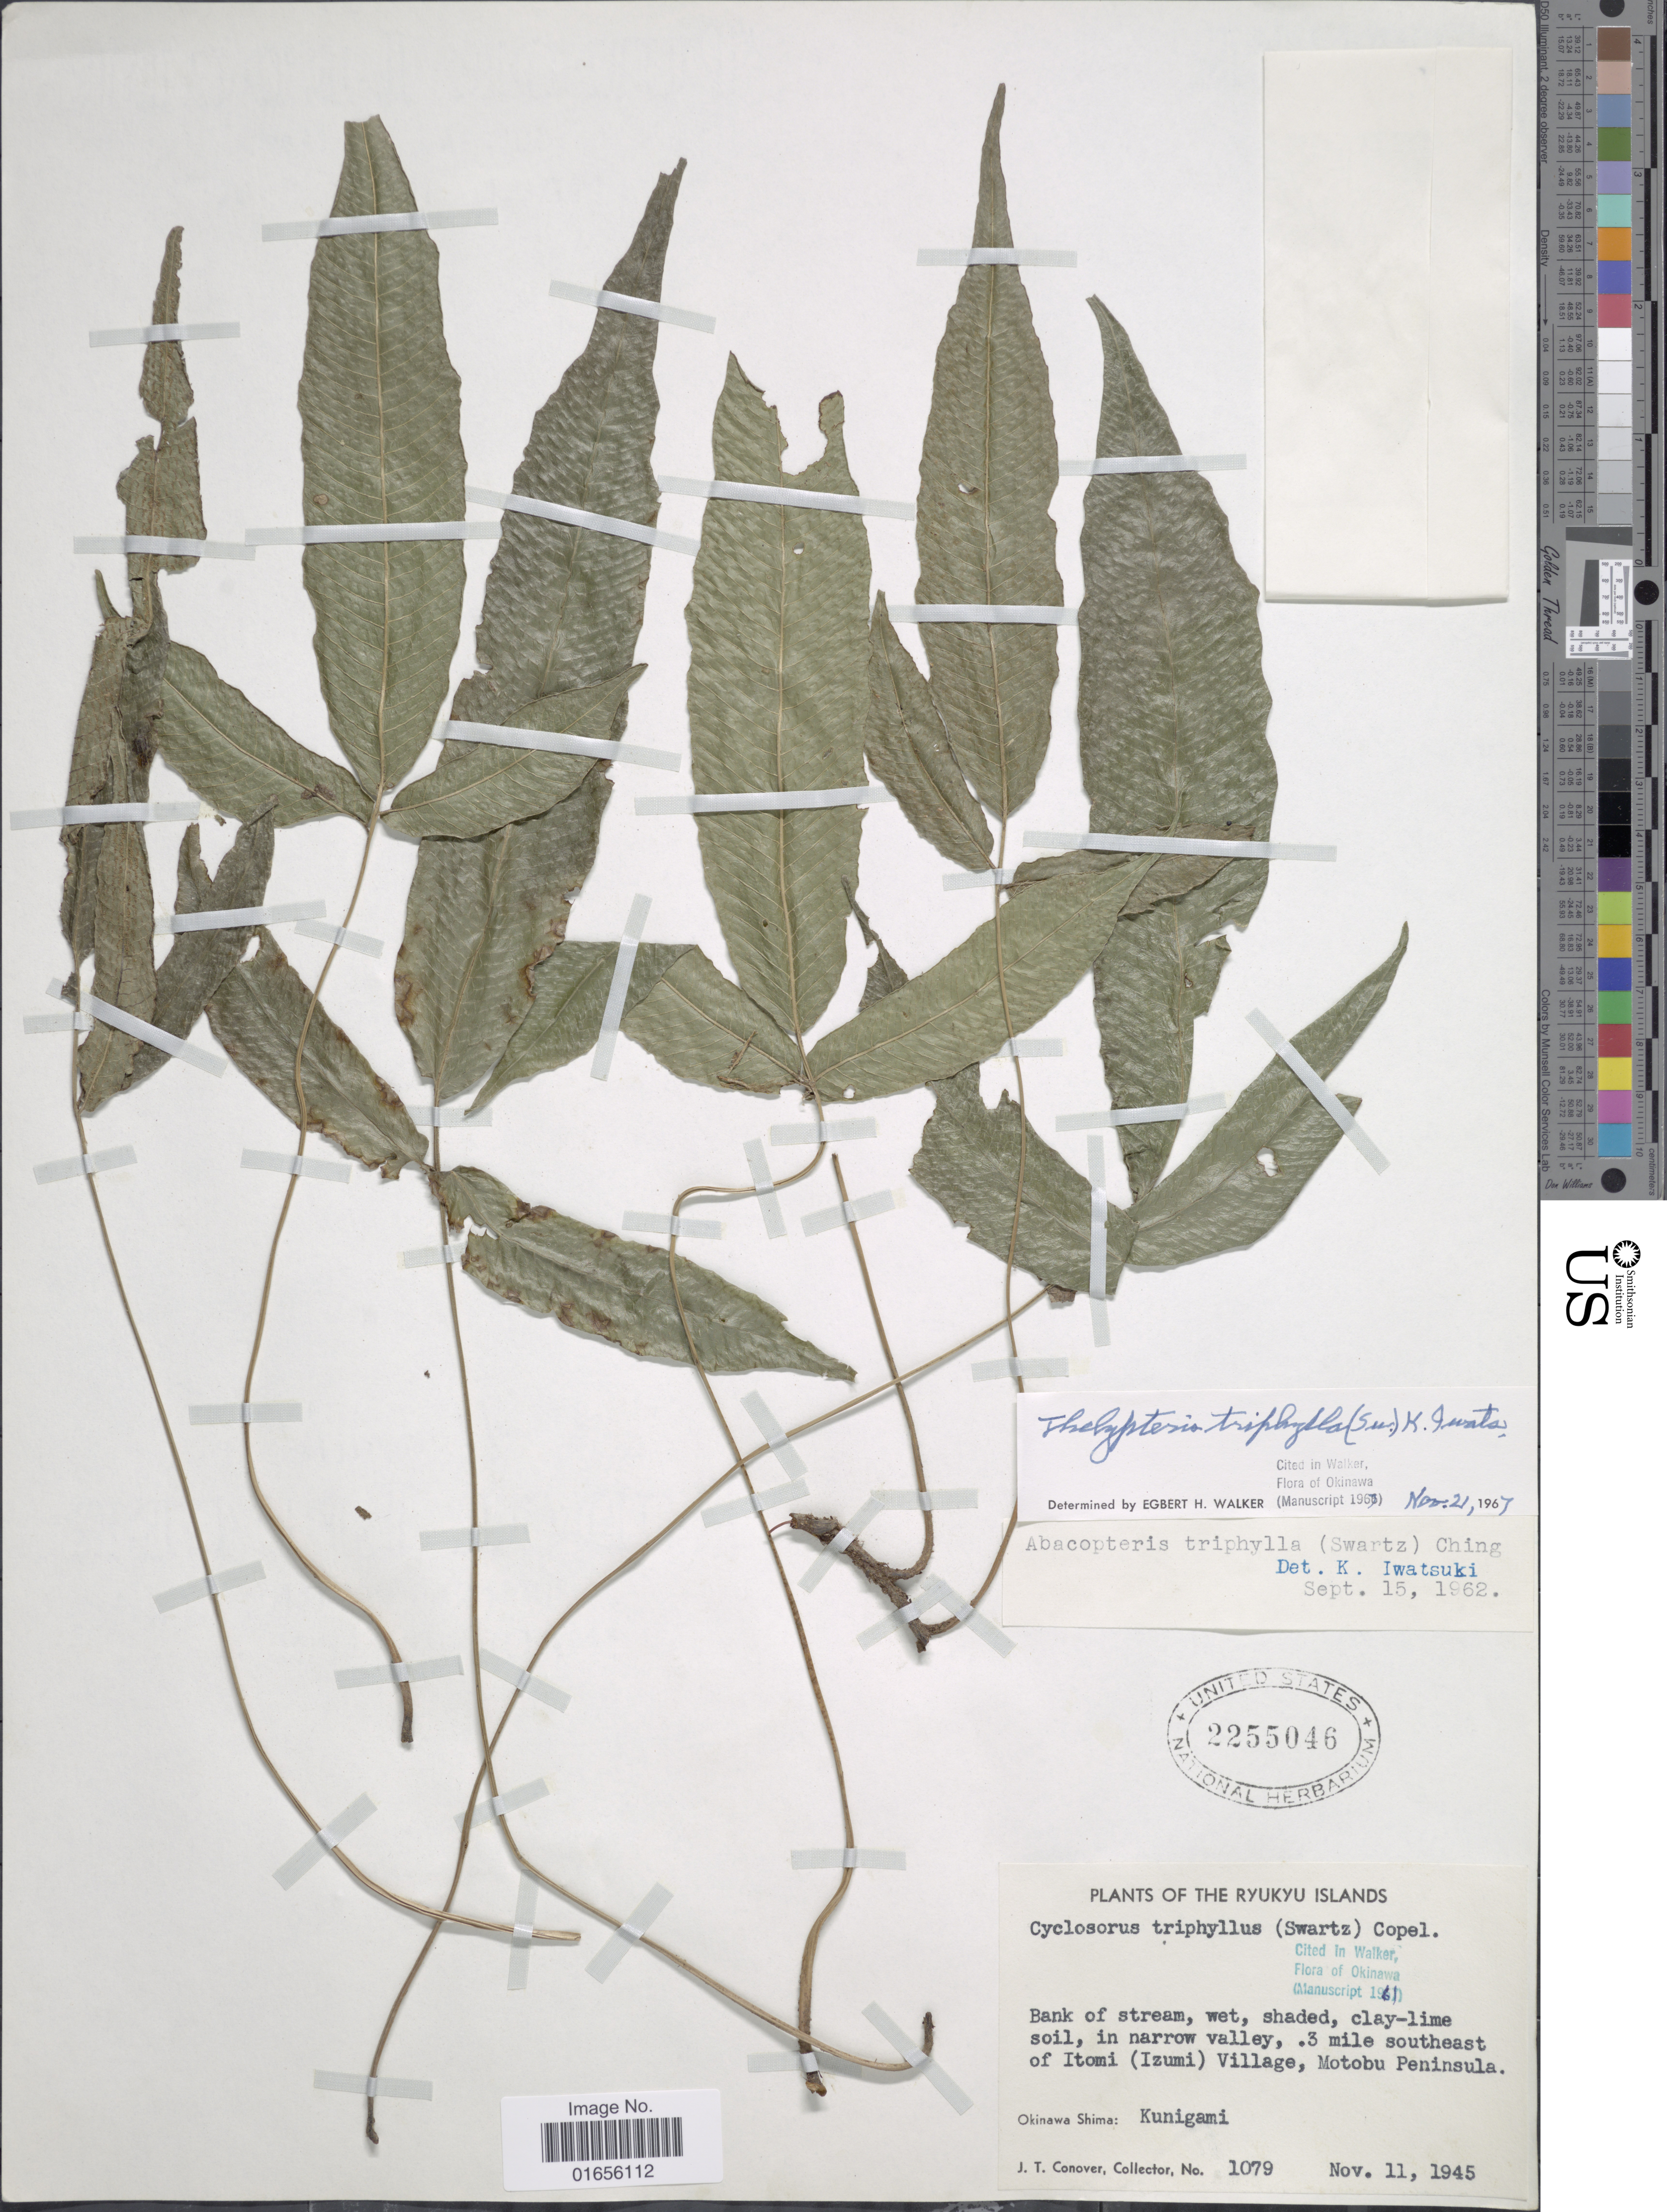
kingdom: Plantae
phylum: Tracheophyta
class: Polypodiopsida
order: Polypodiales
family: Thelypteridaceae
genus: Pronephrium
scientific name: Pronephrium triphyllum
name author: (Sw.) Holttum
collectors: J. T. Conover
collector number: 1079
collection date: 1945-11-11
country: Japan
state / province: Okinawa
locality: Ryukyu Islands, Bank of stream, wet, shaded, caly-lime soil, in narrow valley, .3 miles outheast of Itomi (Izumi) Village, Motobu Peninsula, Okinawa Shama: Kunigami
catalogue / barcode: US 2255046